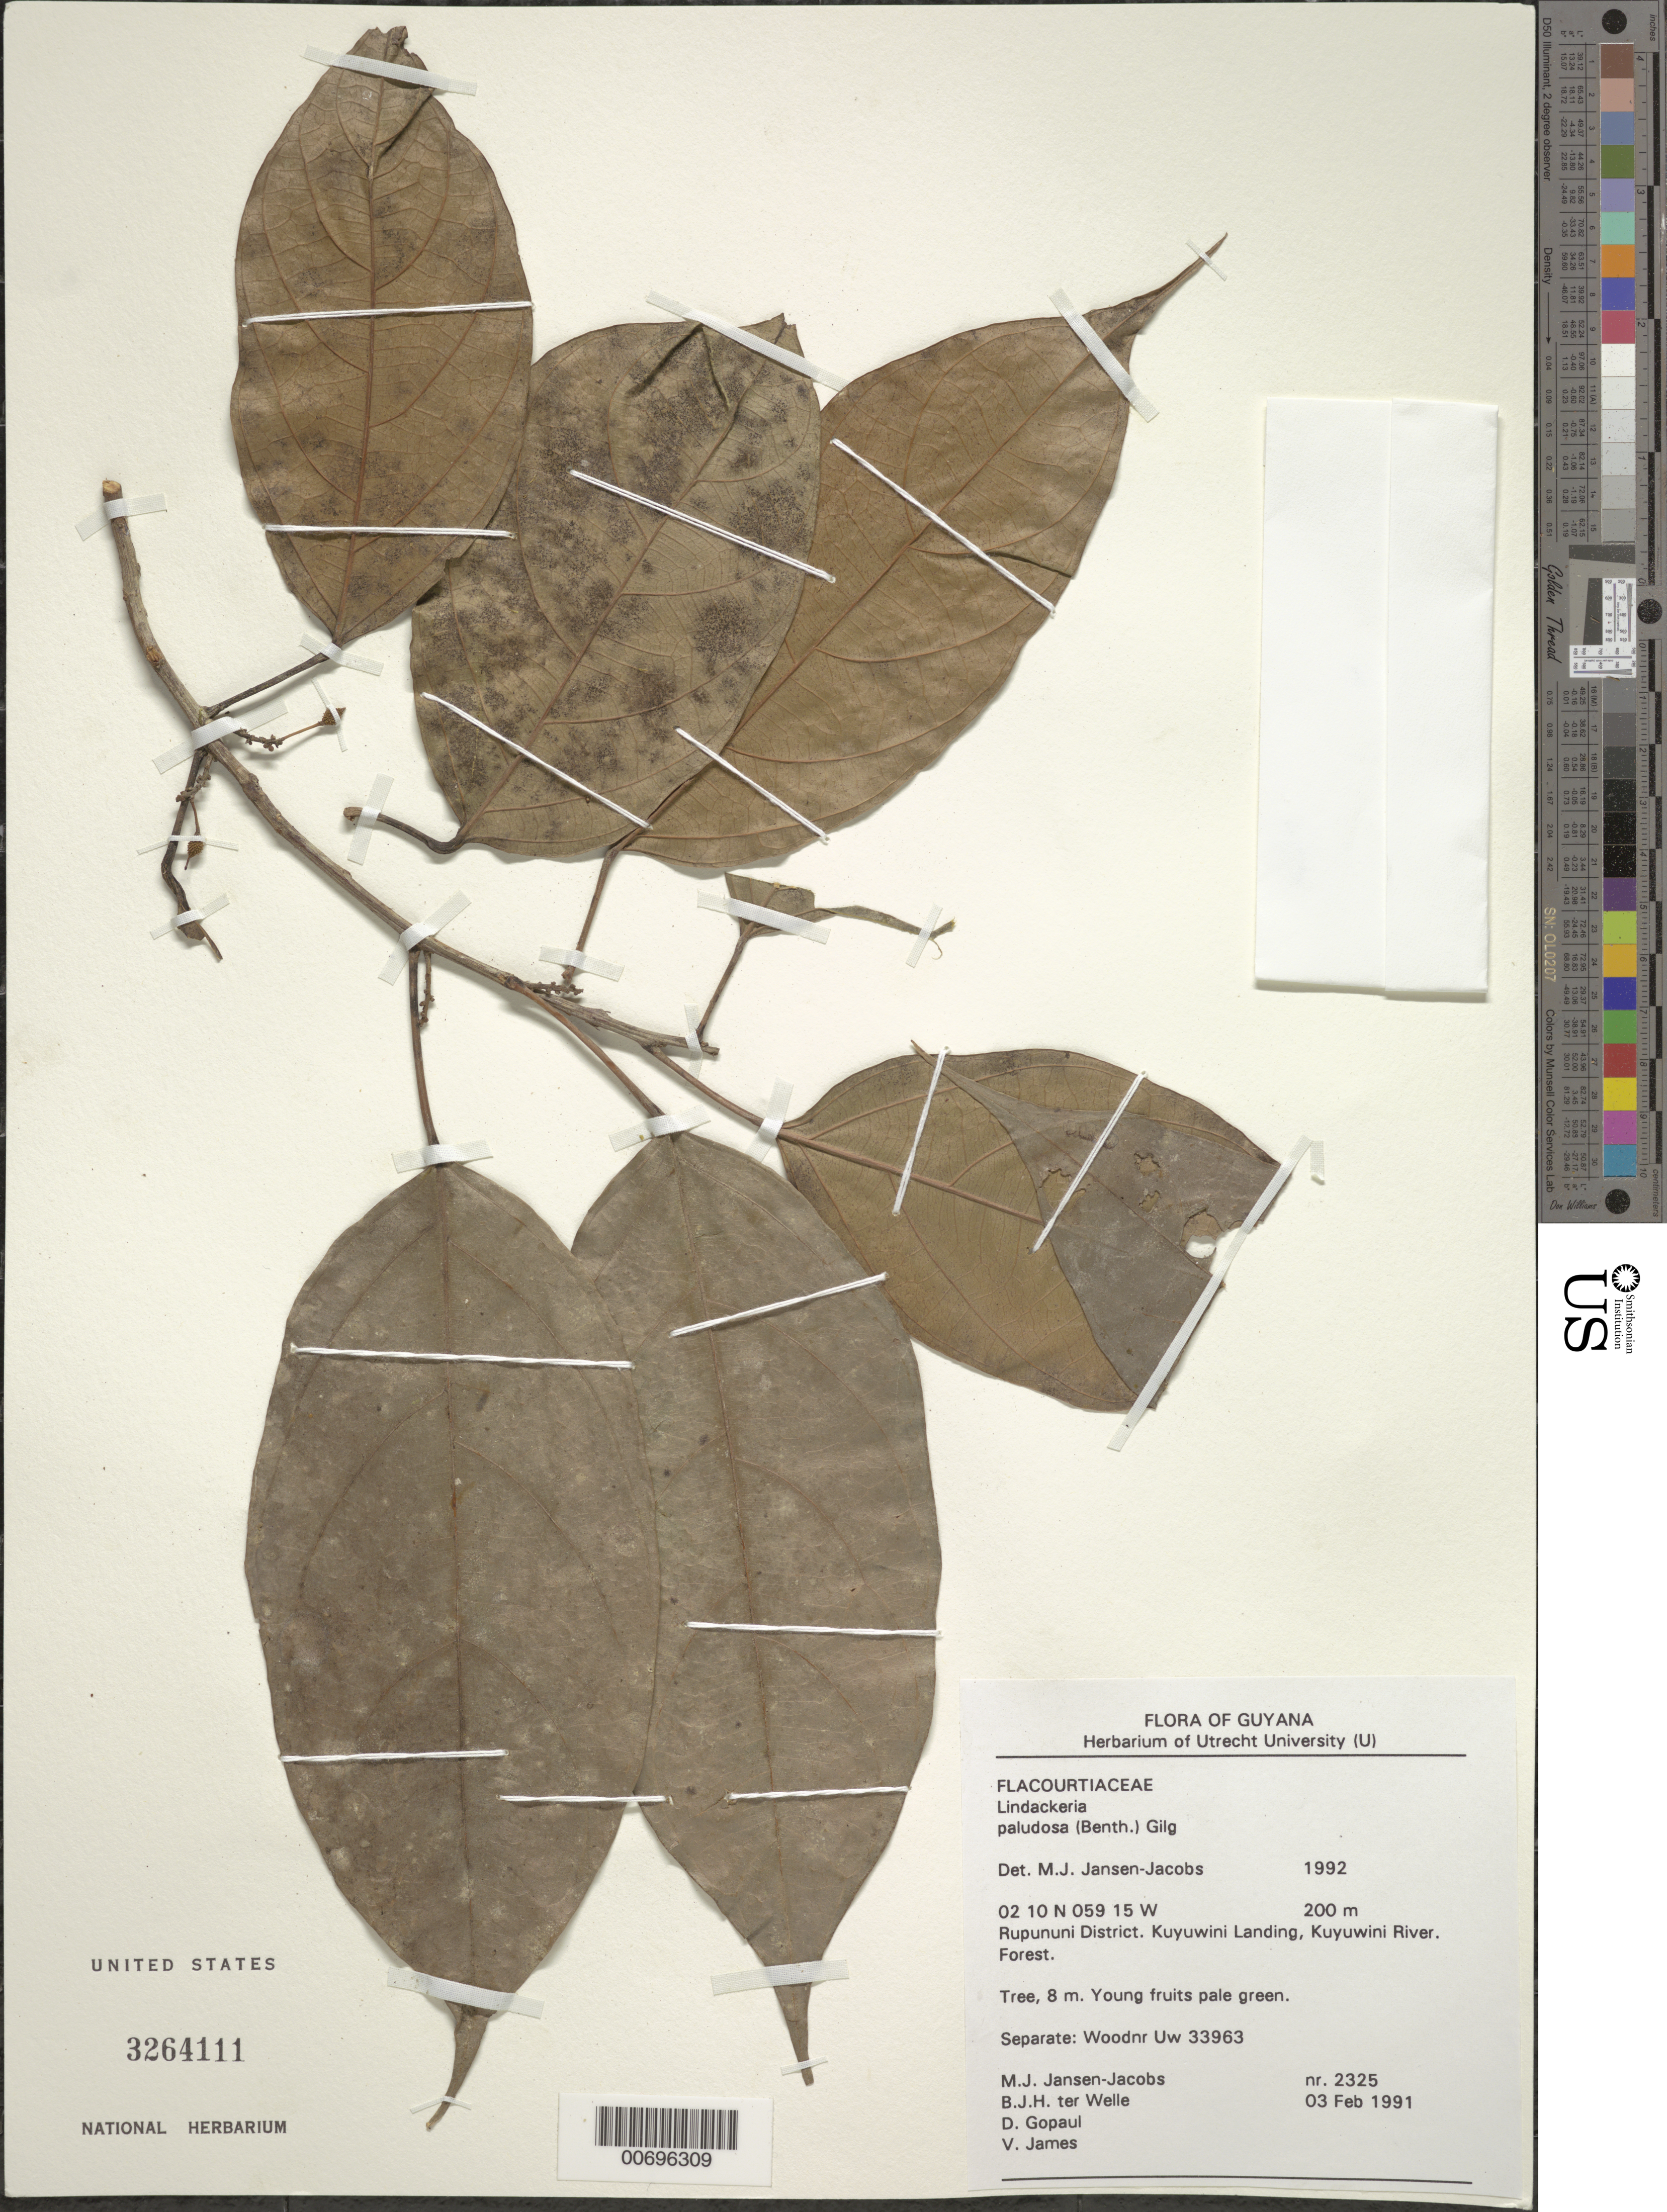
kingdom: Plantae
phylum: Tracheophyta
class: Magnoliopsida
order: Malpighiales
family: Achariaceae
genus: Lindackeria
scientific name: Lindackeria paludosa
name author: (Benth.) Gilg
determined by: Jansen-Jacobs, M. J., (U), Nationaal Herbarium Nederland, Utrecht University branch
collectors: M. J. Jansen-Jacobs, B. Welle, D. Gopaul & V. James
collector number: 2325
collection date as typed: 3-Feb-91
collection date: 1991-02-03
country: Guyana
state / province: U. Takutu-U. Essequibo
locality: Kuyuwini Landing, Kuyuwini River, Rupununi District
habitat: Forest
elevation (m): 200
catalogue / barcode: US 3264111